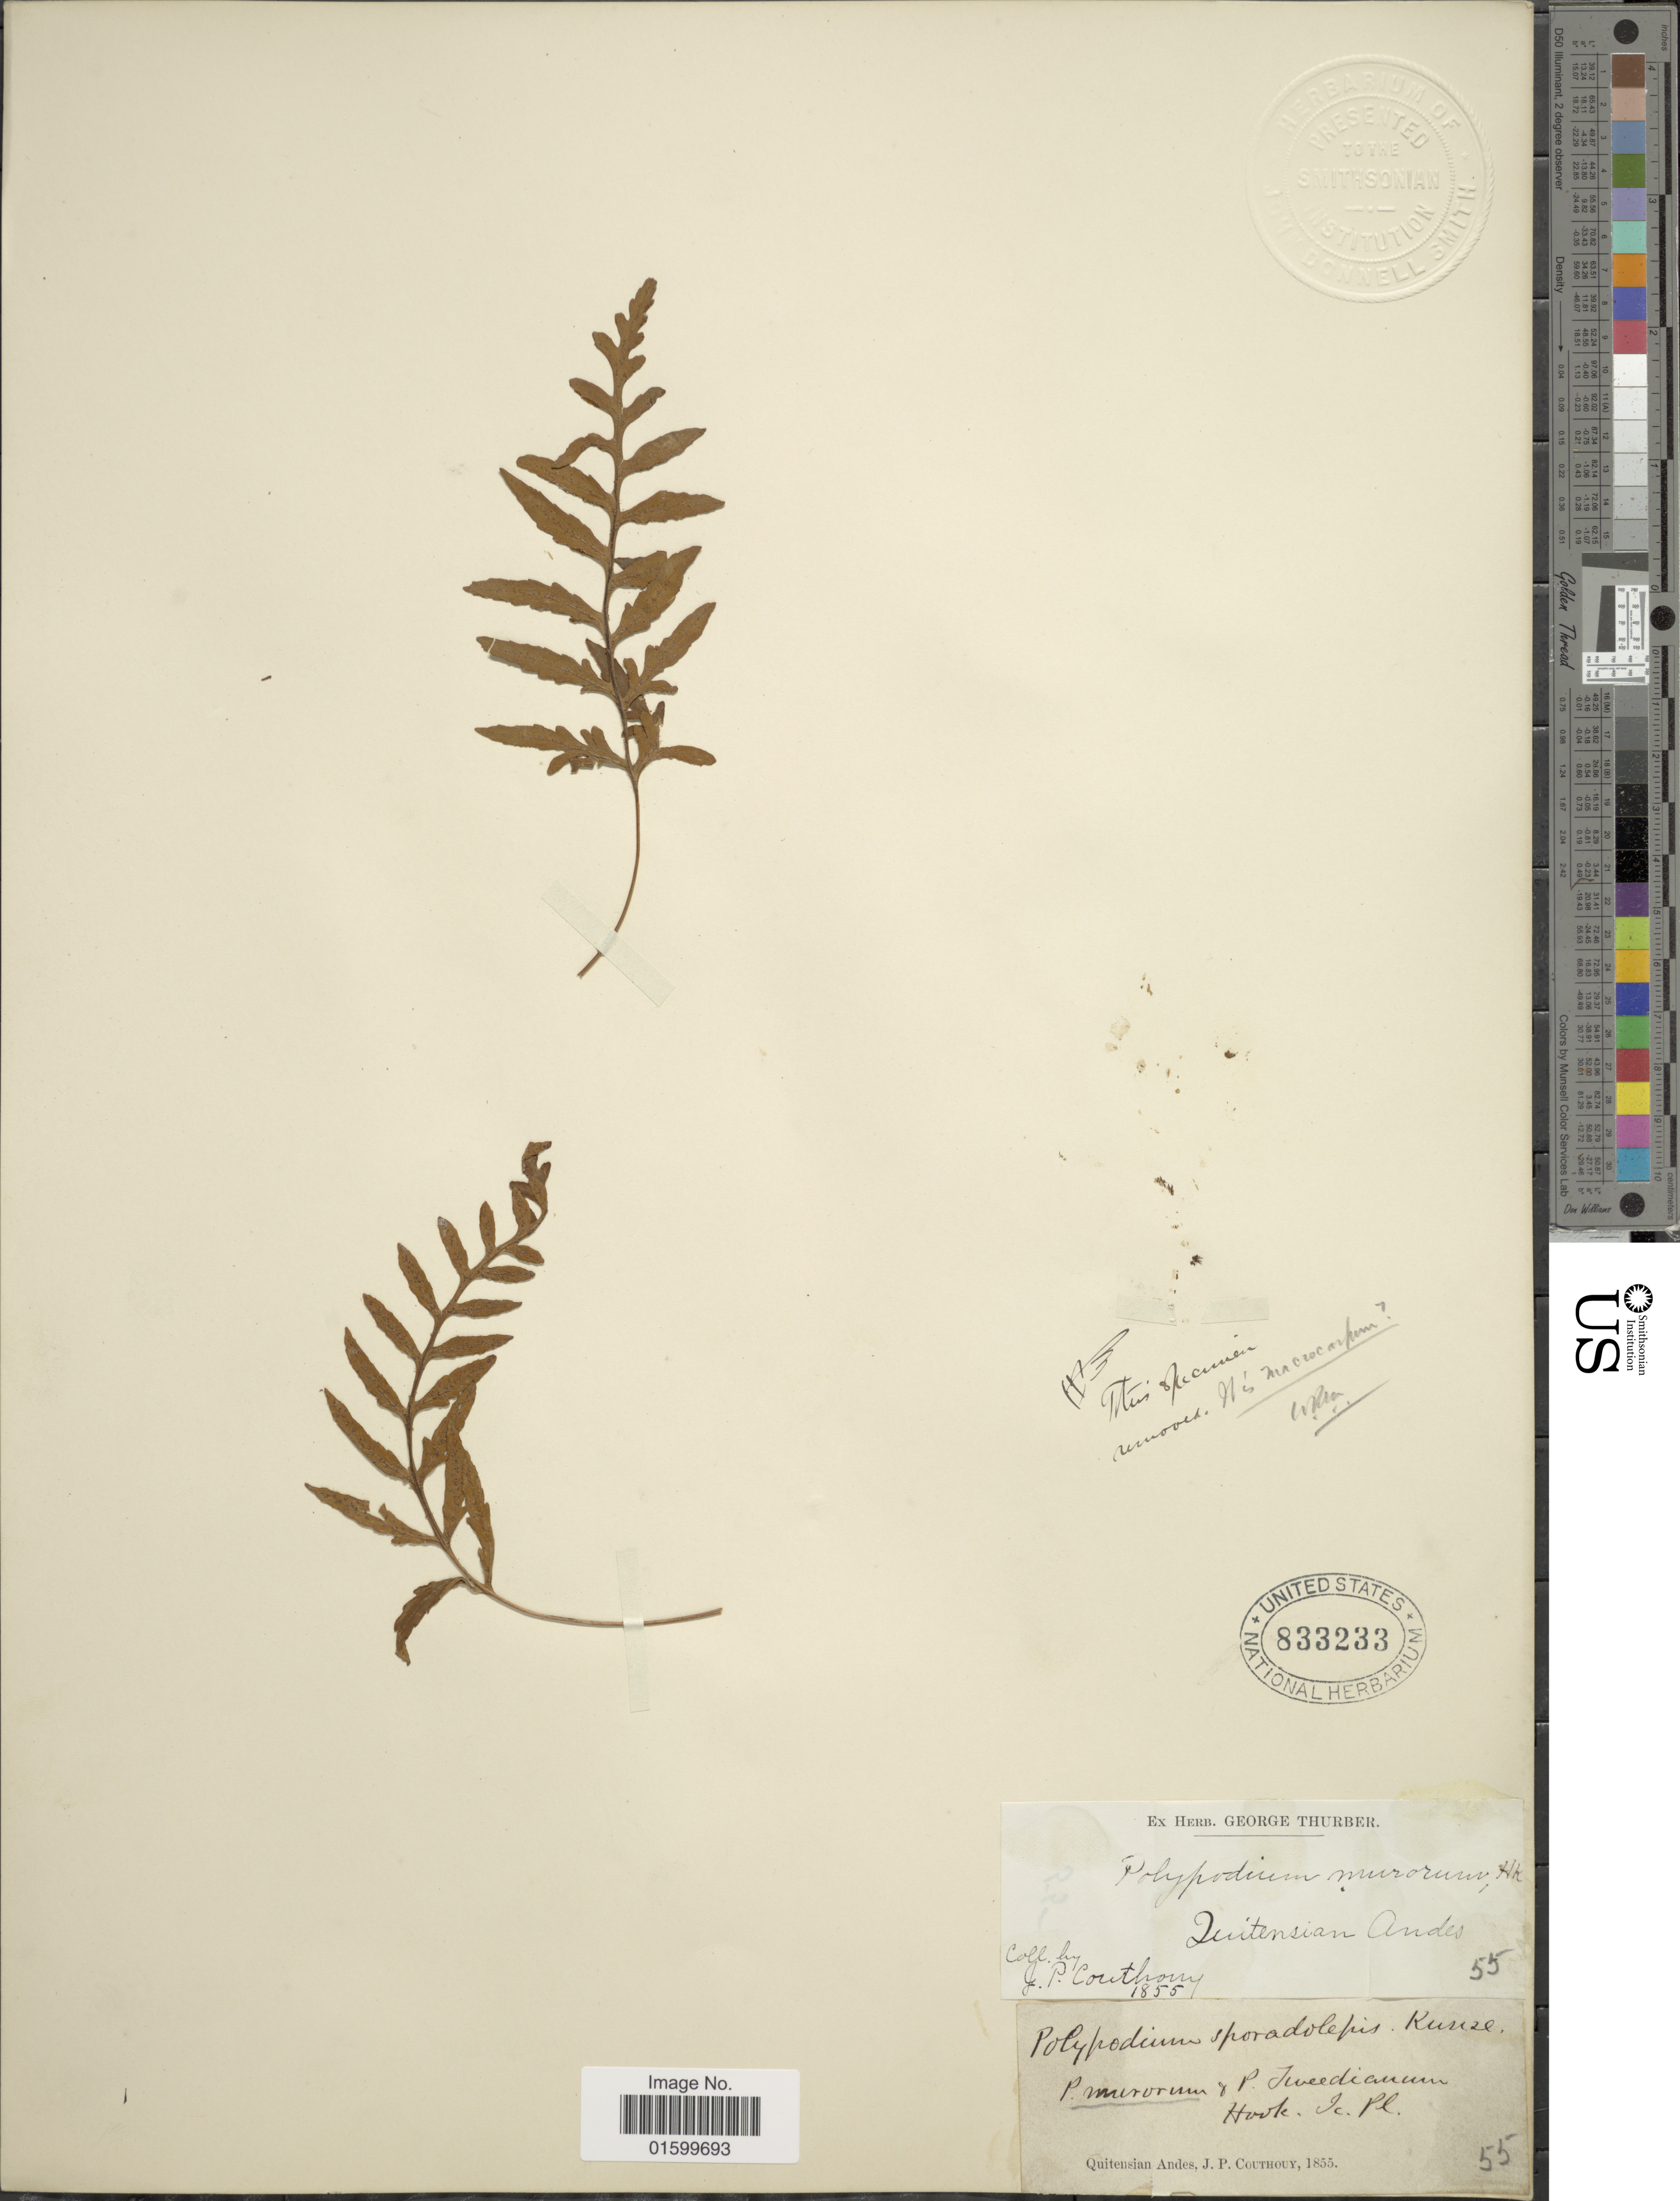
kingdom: Plantae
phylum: Tracheophyta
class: Polypodiopsida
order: Polypodiales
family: Polypodiaceae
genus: Pleopeltis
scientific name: Pleopeltis murorum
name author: (Hook.) A.R. Sm. & Tejero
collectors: J. Couthouy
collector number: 55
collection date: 1855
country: Ecuador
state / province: Pichincha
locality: Quitensian Andes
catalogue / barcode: US 833233